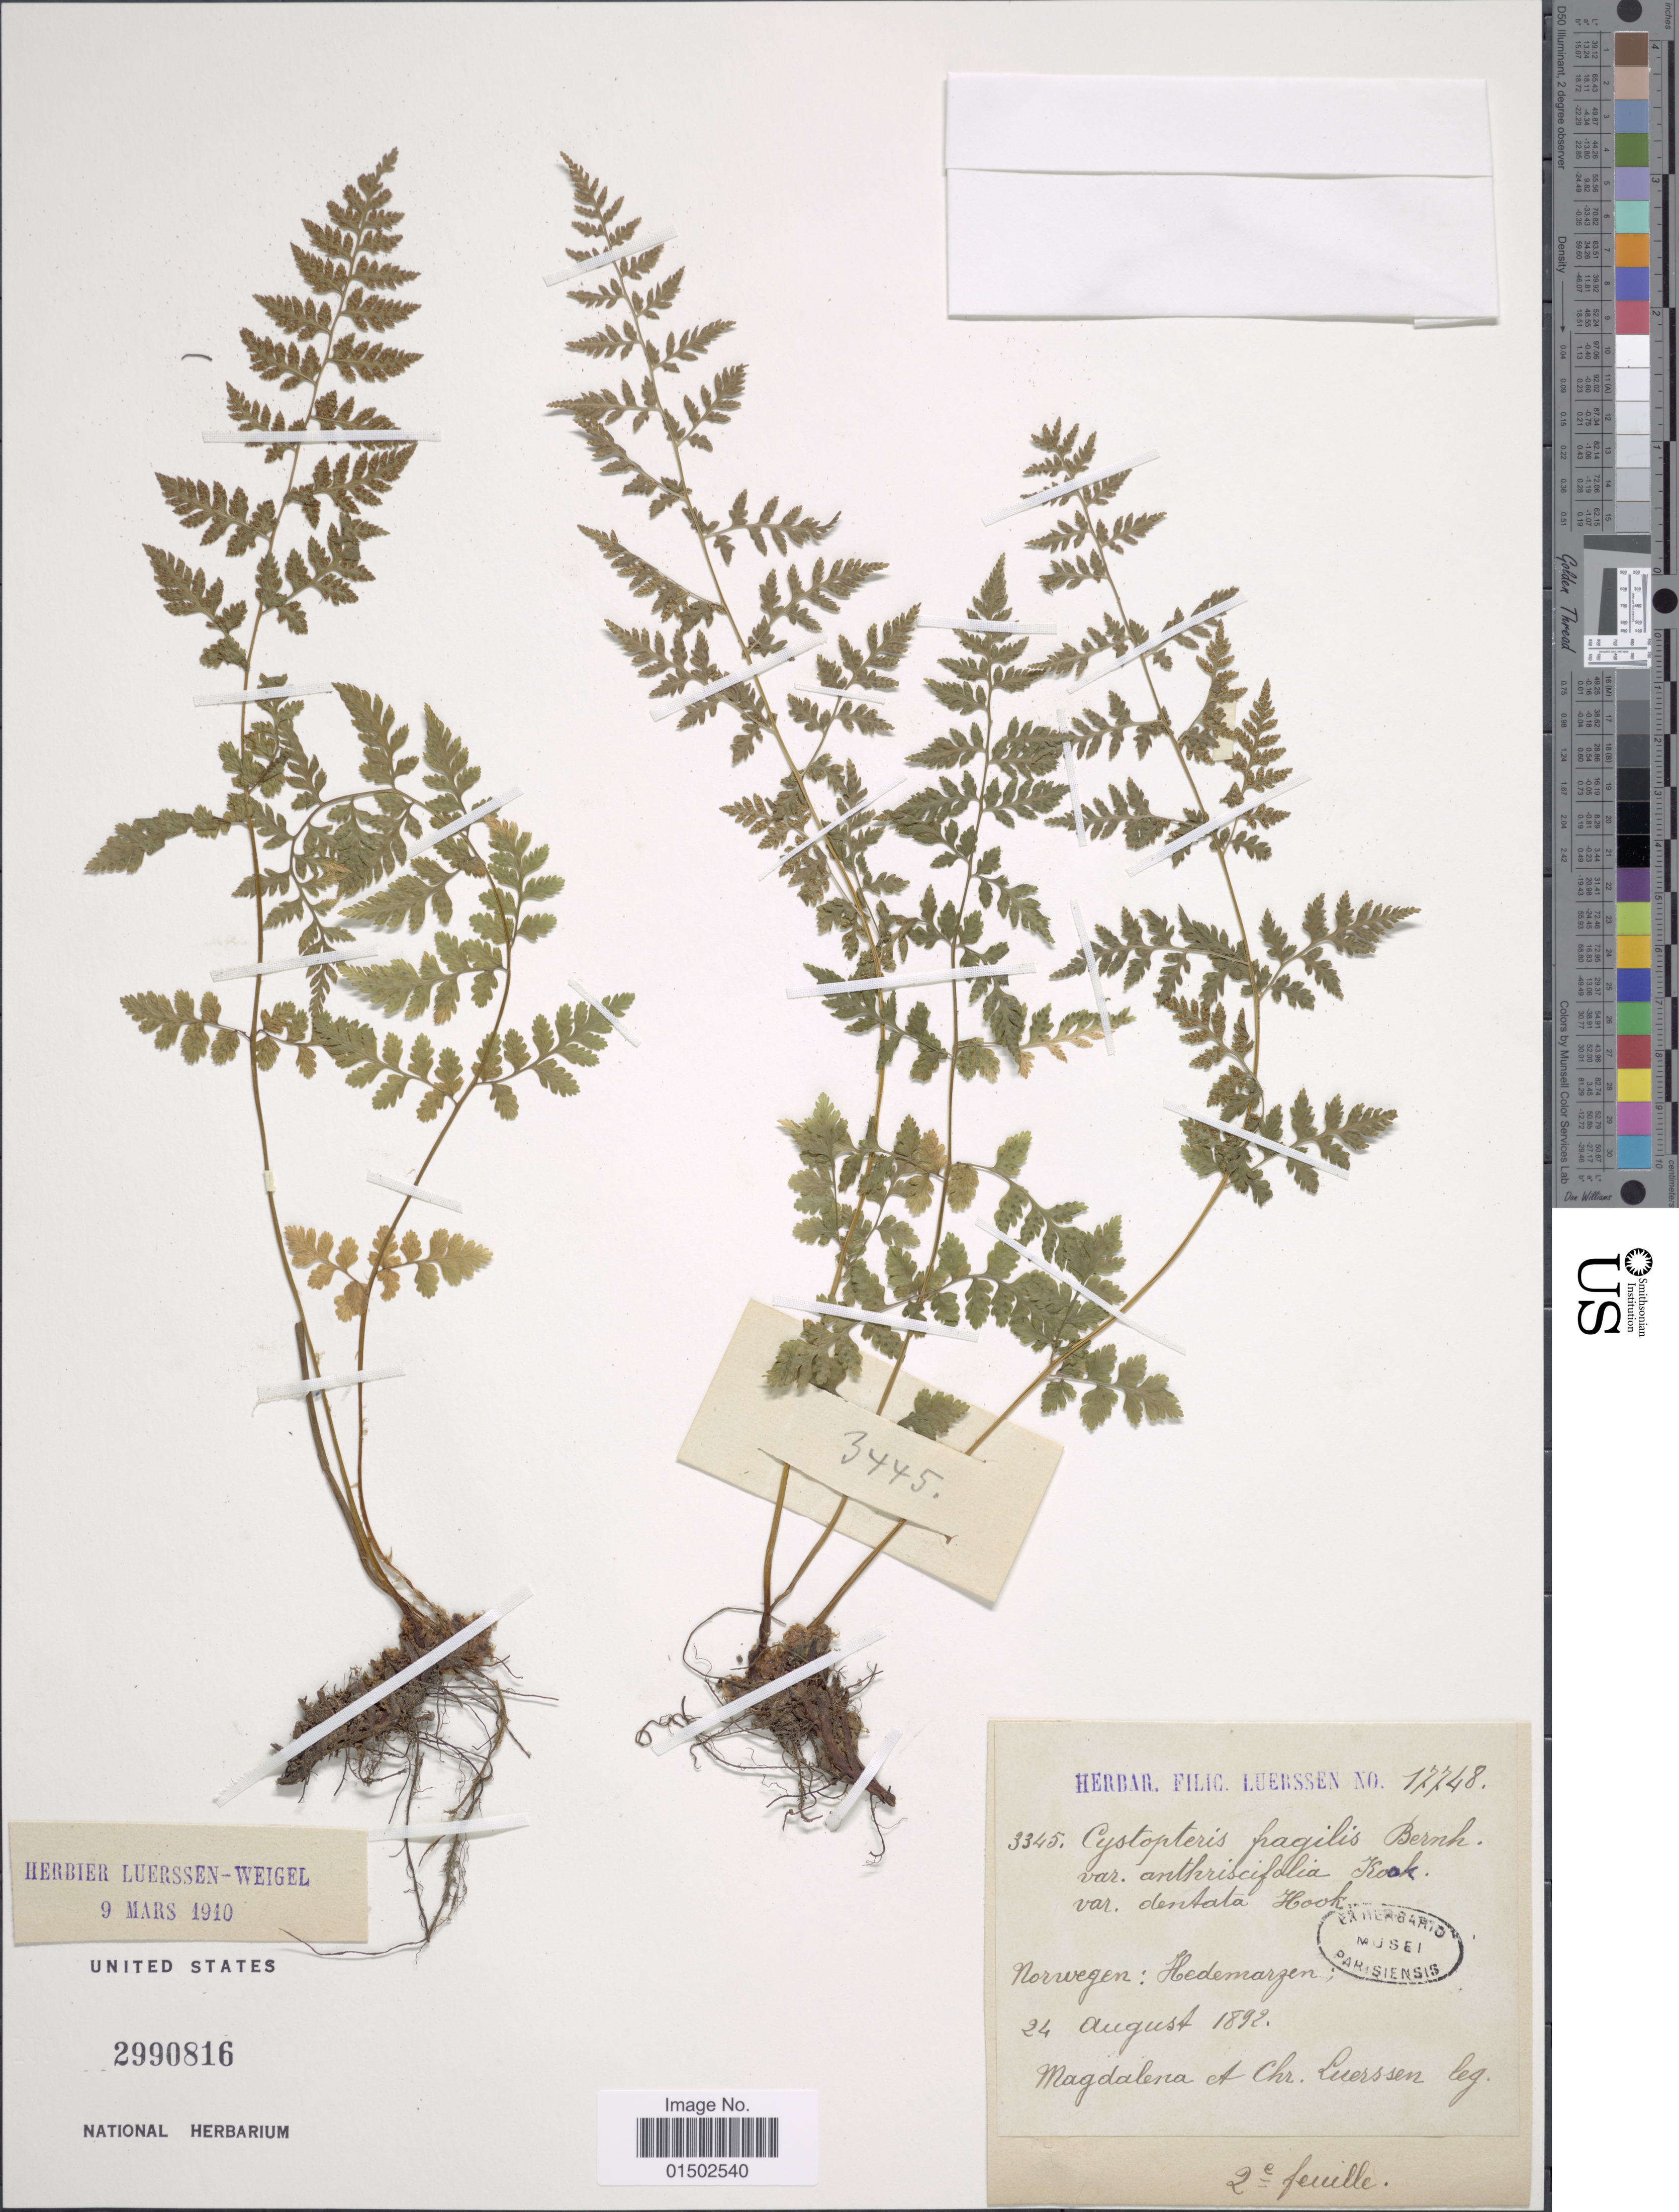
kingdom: Plantae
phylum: Tracheophyta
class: Polypodiopsida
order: Polypodiales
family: Cystopteridaceae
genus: Cystopteris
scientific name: Cystopteris fragilis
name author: (L.) Bernh.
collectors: A. Magdalena & C. Leurssen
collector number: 3345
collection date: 1892-08-24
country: Norway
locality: Hedemarzen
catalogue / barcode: US 2990816